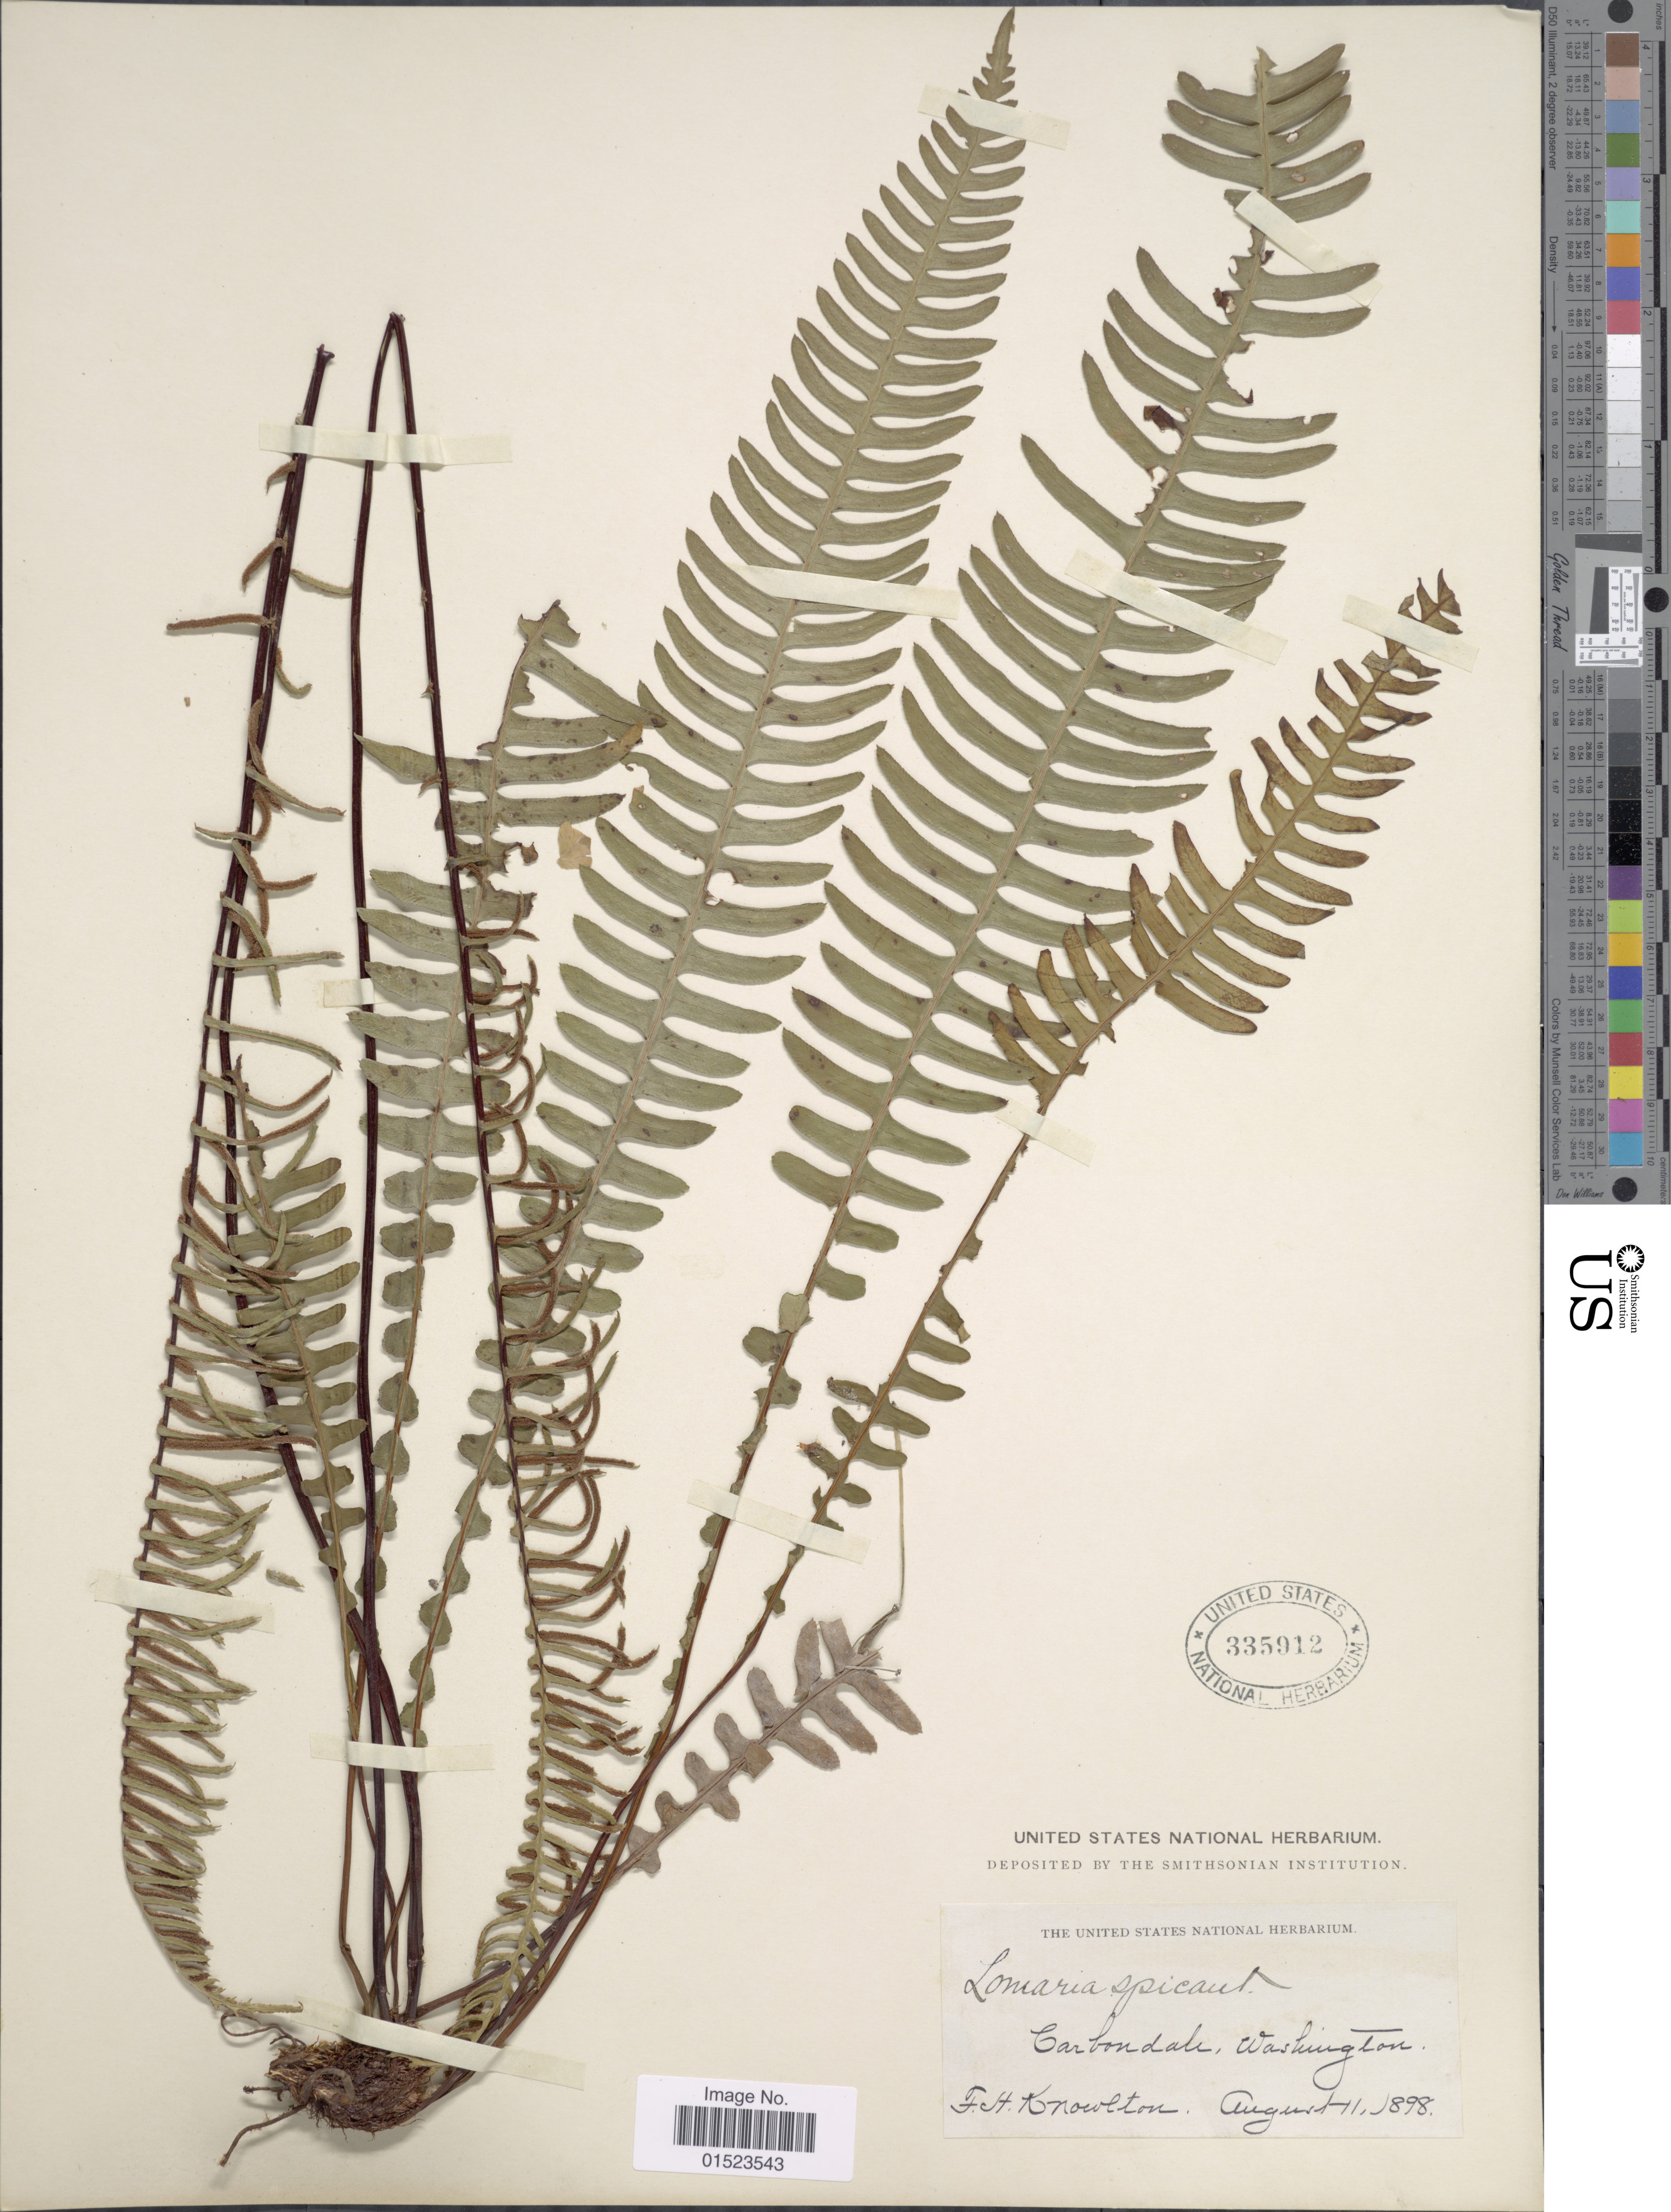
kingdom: Plantae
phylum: Tracheophyta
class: Polypodiopsida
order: Polypodiales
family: Blechnaceae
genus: Blechnum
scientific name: Blechnum spicant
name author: (L.) Sm.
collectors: F. H. Knowlton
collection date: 1898-08-11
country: United States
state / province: Washington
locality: Carbondale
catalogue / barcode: US 335912